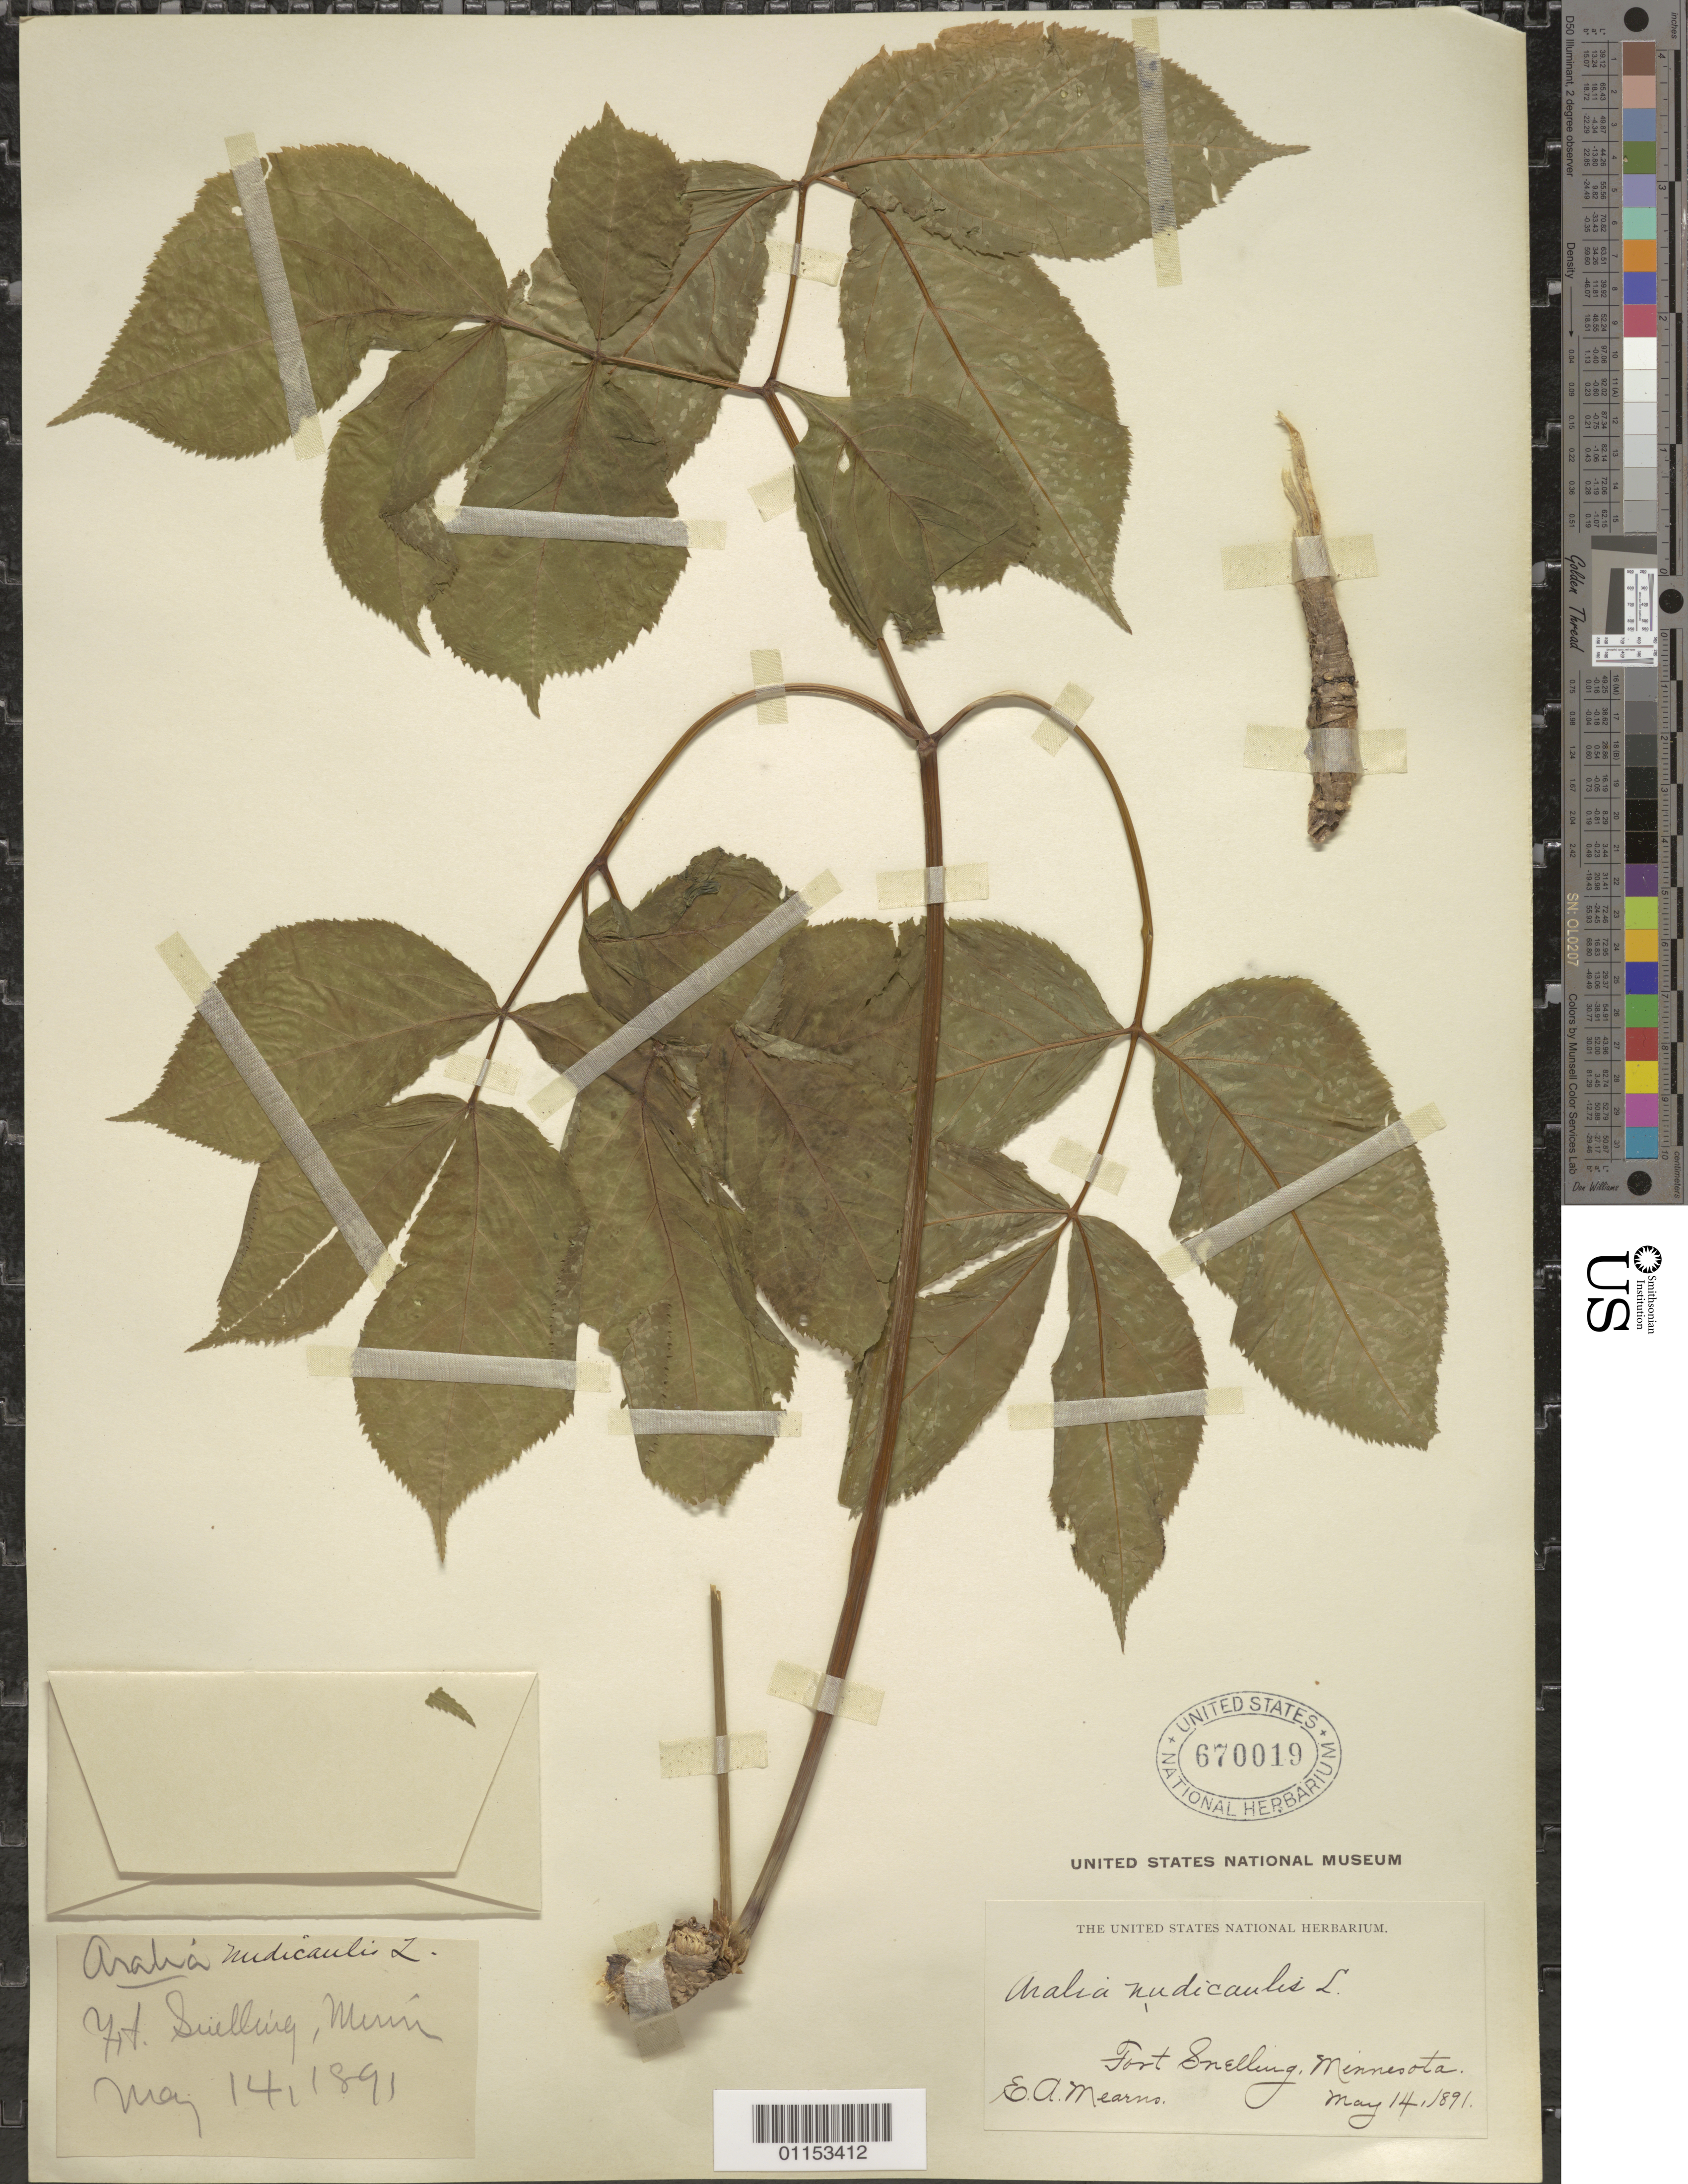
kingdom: Plantae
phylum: Tracheophyta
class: Magnoliopsida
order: Apiales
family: Araliaceae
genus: Aralia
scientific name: Aralia nudicaulis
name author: L.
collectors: E. A. Mearns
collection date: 1891-05-14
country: United States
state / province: Minnesota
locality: Fort Snelling.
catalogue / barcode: US 670019